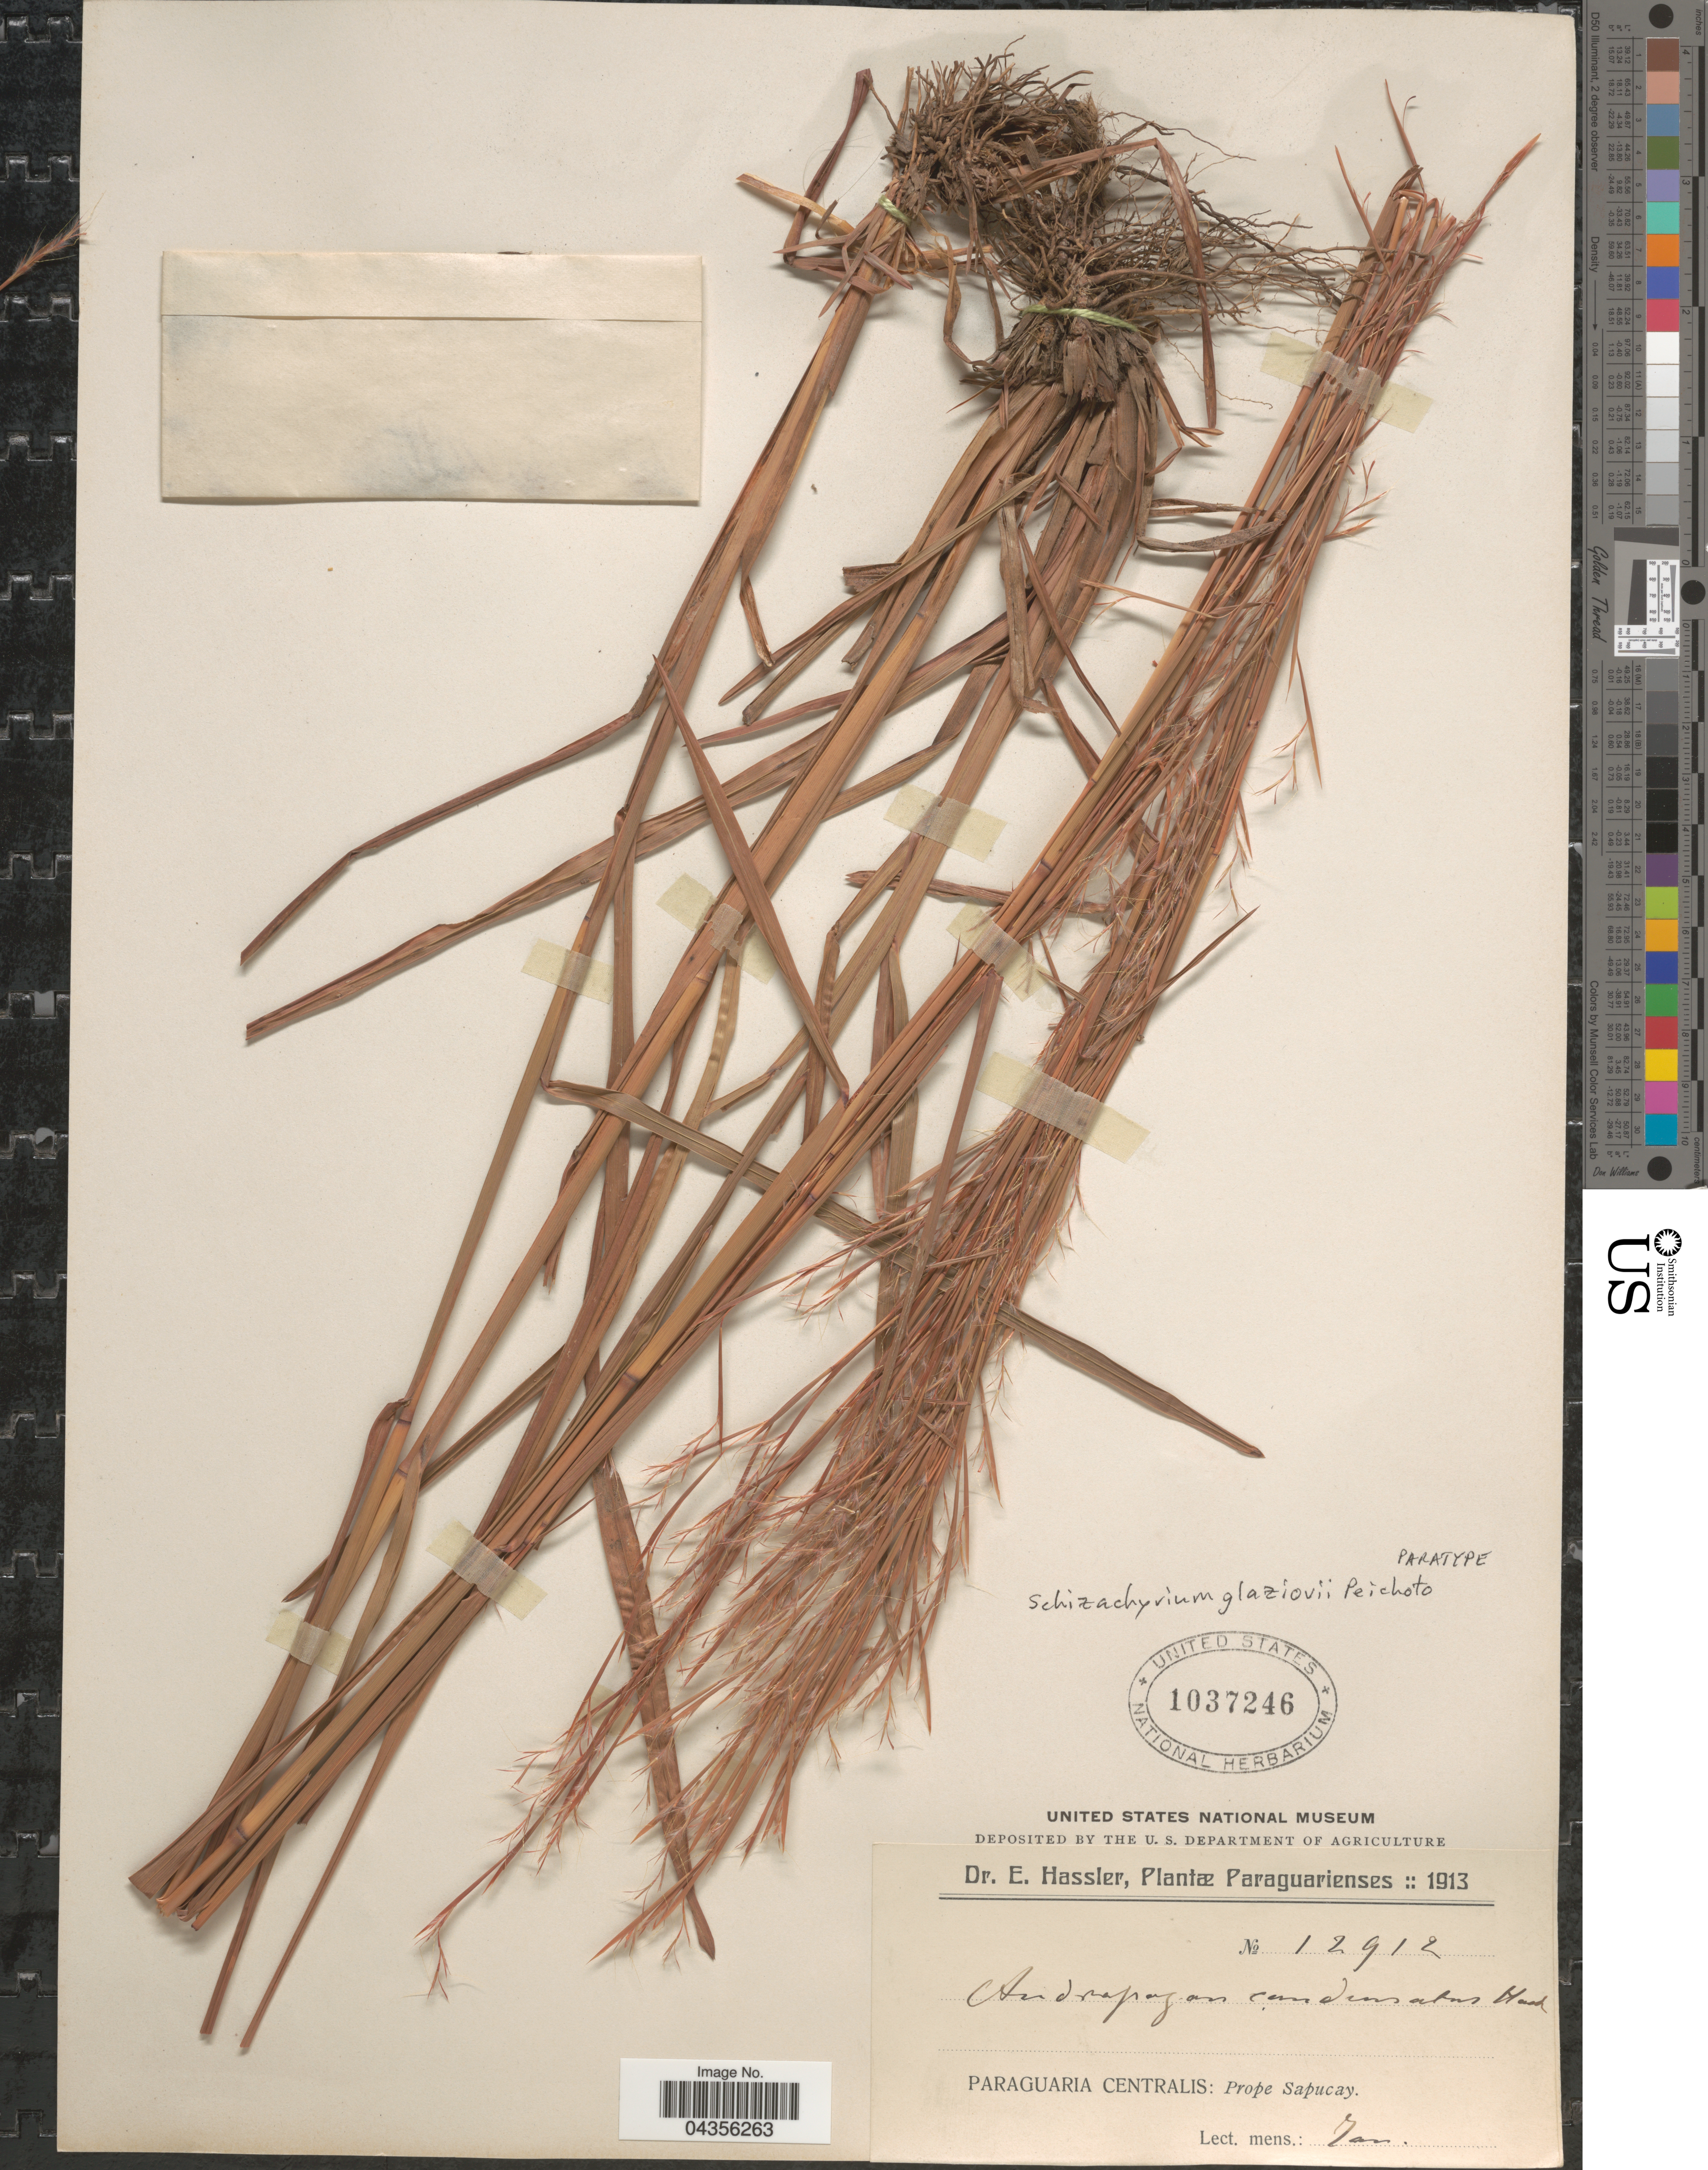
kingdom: Plantae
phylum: Tracheophyta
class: Liliopsida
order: Poales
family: Poaceae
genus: Schizachyrium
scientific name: Schizachyrium glaziovii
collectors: E. Hassler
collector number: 12912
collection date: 1913-01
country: Paraguay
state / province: Paraguari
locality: Paraguaria Centralis: Prope Sapucay.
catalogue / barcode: US 1037246